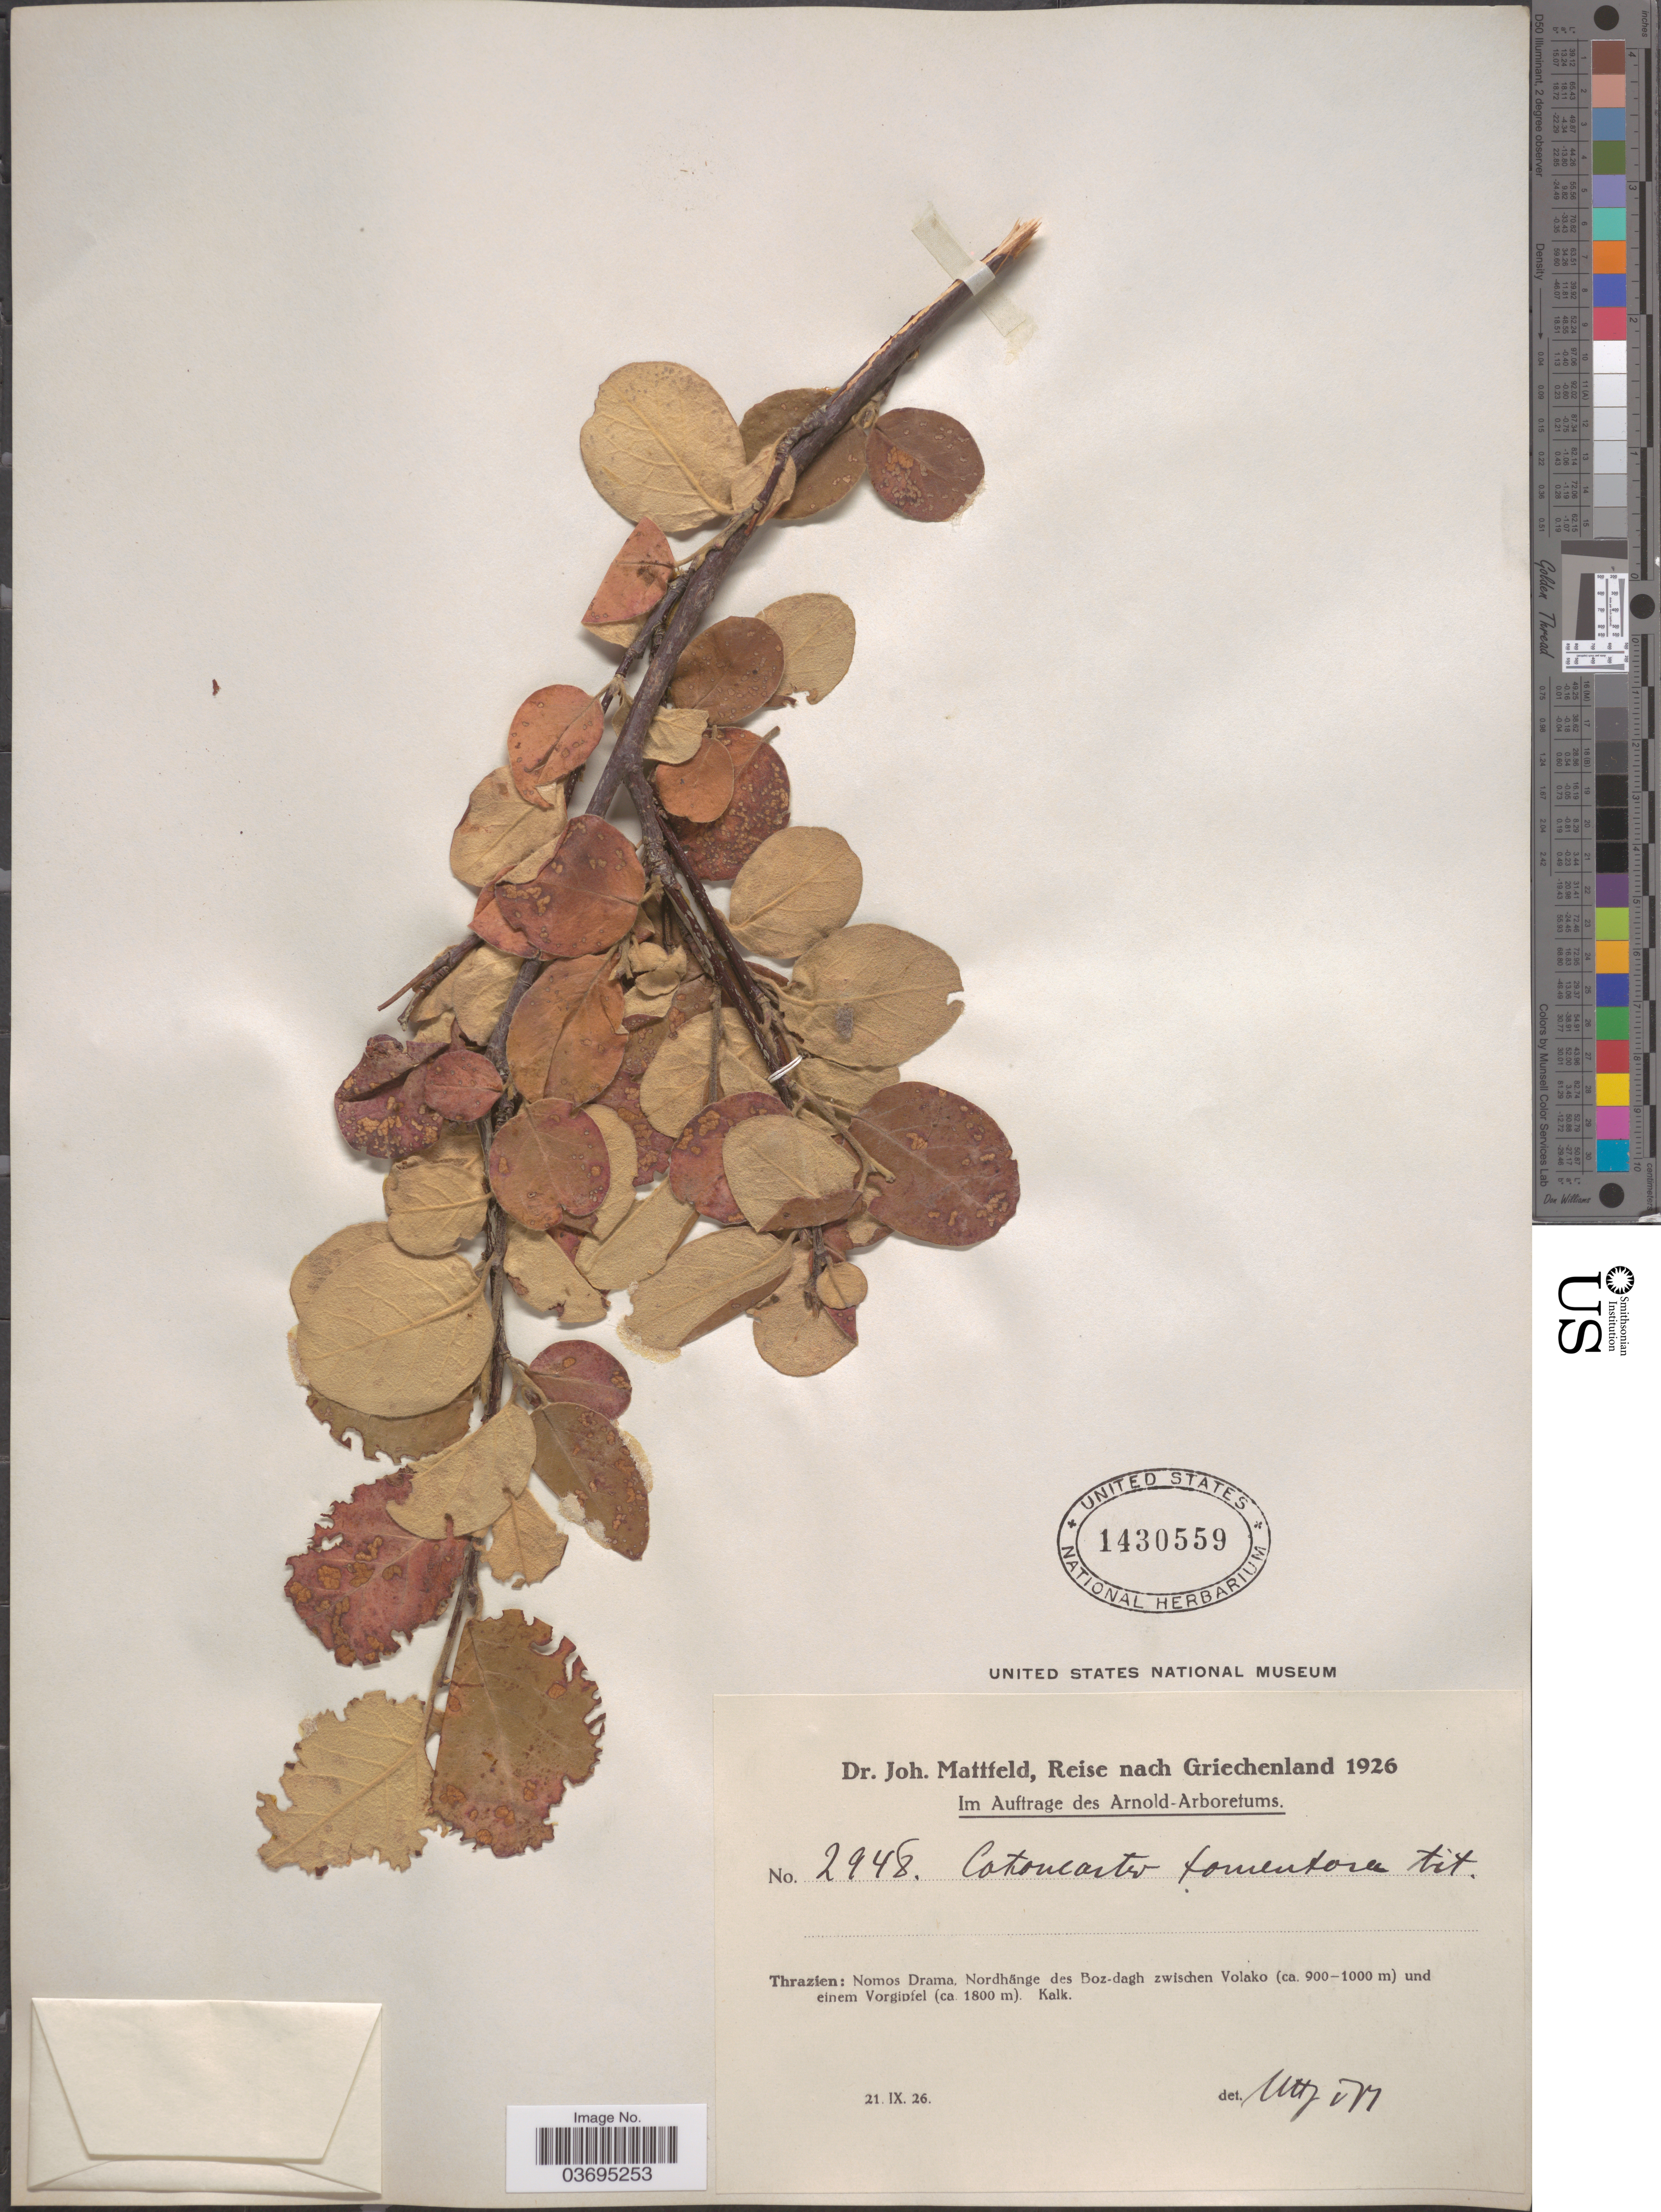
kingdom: Plantae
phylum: Tracheophyta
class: Magnoliopsida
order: Rosales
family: Rosaceae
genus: Cotoneaster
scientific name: Cotoneaster tomentosus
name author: (Aiton) Lindl.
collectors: J. Mattfeld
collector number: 2948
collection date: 1926-09-21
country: Greece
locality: Griechenland. Thrazien: Nomos Drama, Nordhänge des Boz-dagh zwischen Volako und einem Vorgipfel.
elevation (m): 900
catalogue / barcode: US 1430559